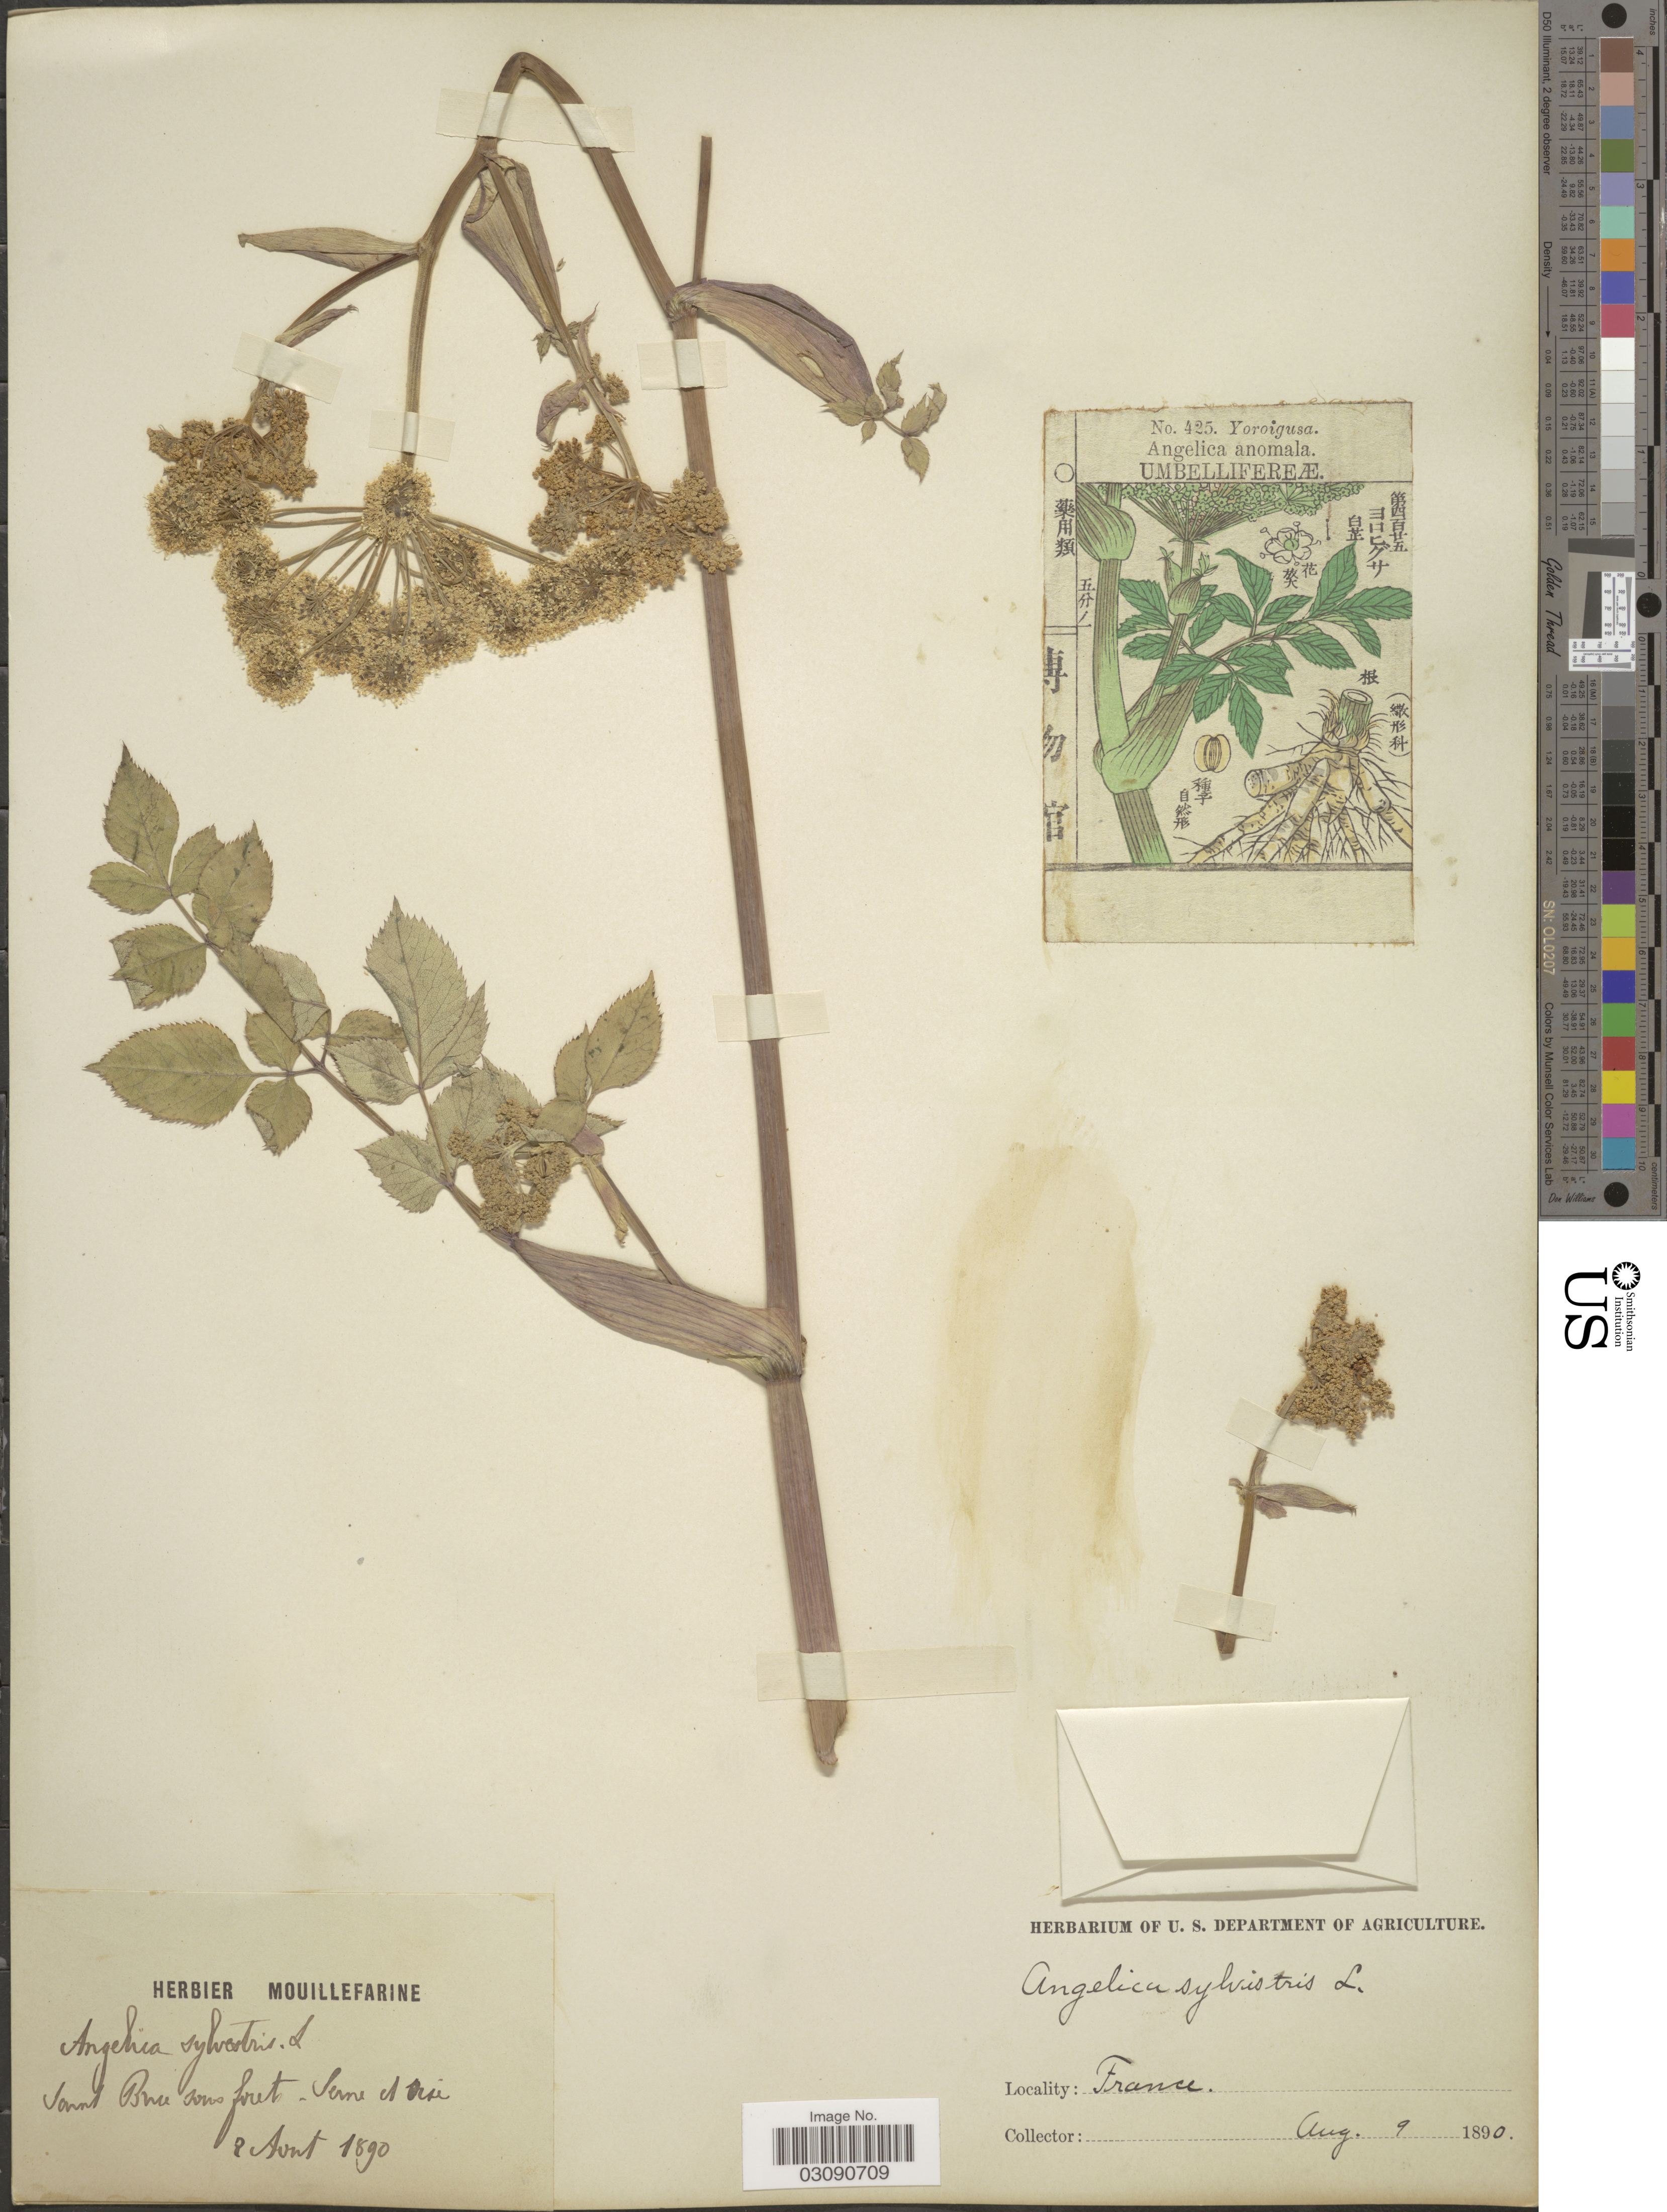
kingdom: Plantae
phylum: Tracheophyta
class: Magnoliopsida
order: Apiales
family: Apiaceae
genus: Angelica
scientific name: Angelica sylvestris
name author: L.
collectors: ex herb. Mouillefarine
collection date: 1890-08-09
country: France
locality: Sant Bleu sous foret - Seine et Oise.